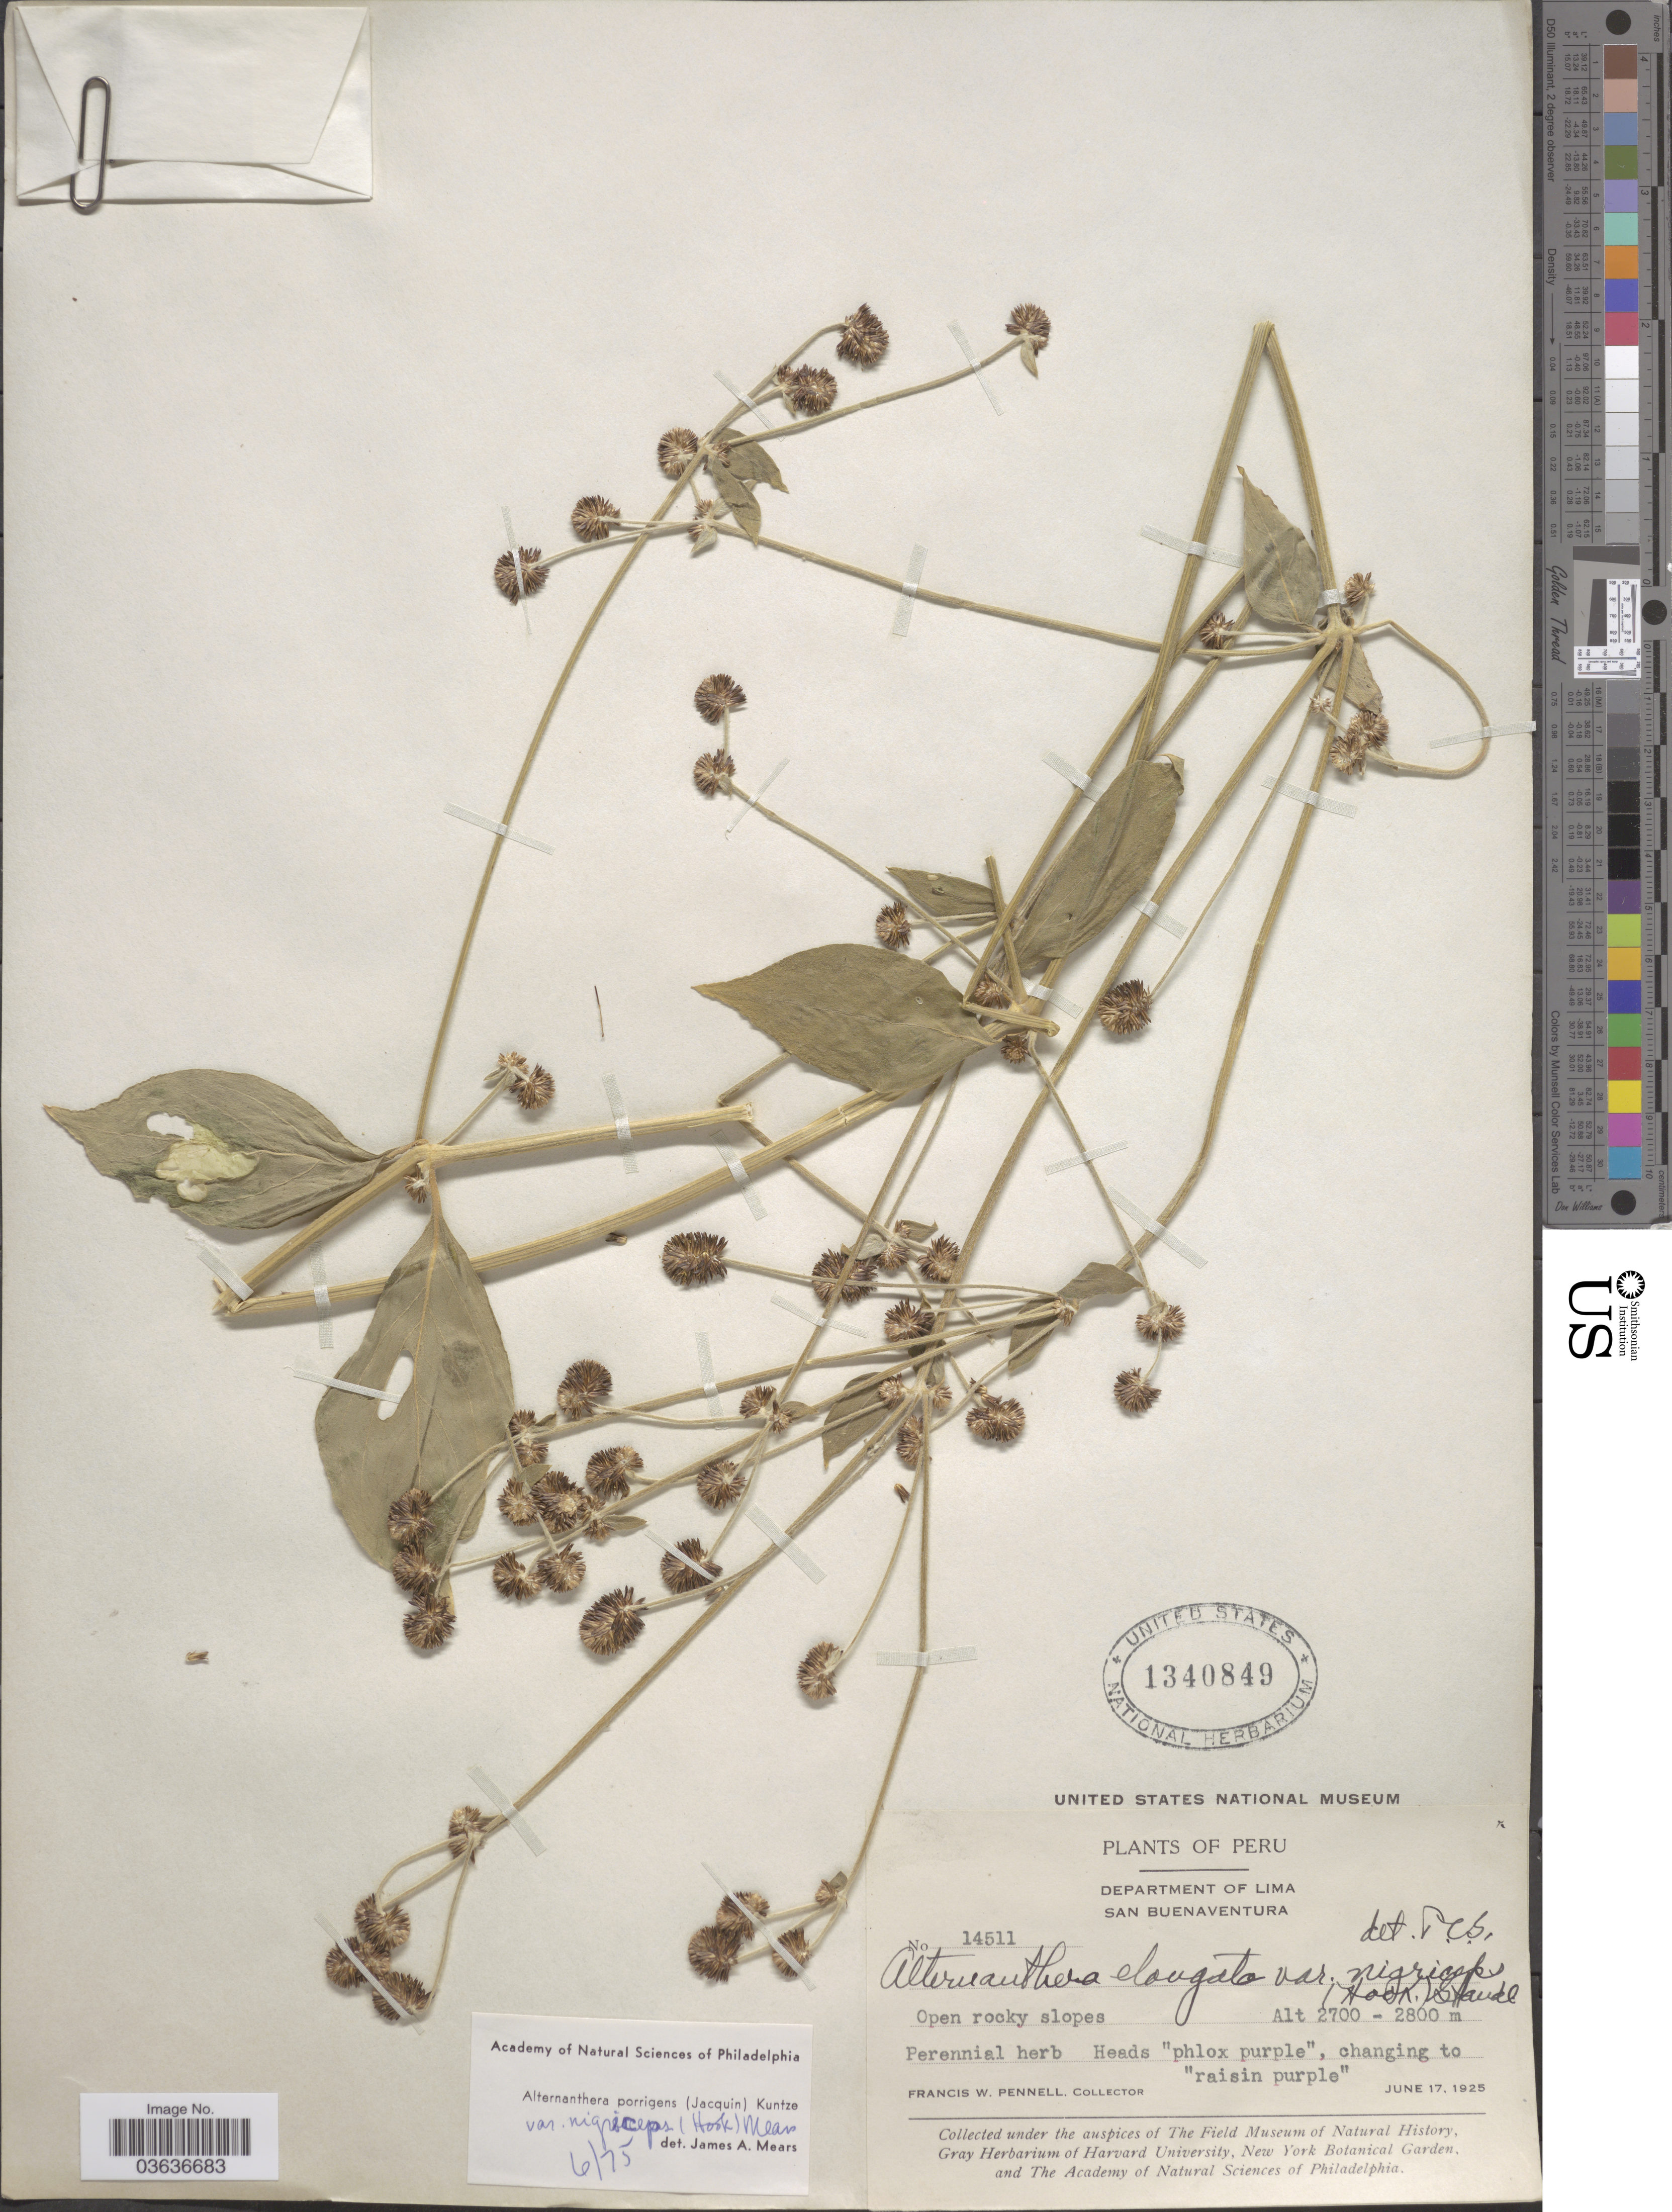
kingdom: Plantae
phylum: Tracheophyta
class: Magnoliopsida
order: Caryophyllales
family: Amaranthaceae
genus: Alternanthera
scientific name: Alternanthera porrigens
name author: (Jacq.) Kuntze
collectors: F. W. Pennell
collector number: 14511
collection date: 1925-06-17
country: Peru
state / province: Lima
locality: Department of Lima. San Buenaventura.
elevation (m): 2700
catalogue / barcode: US 1340849